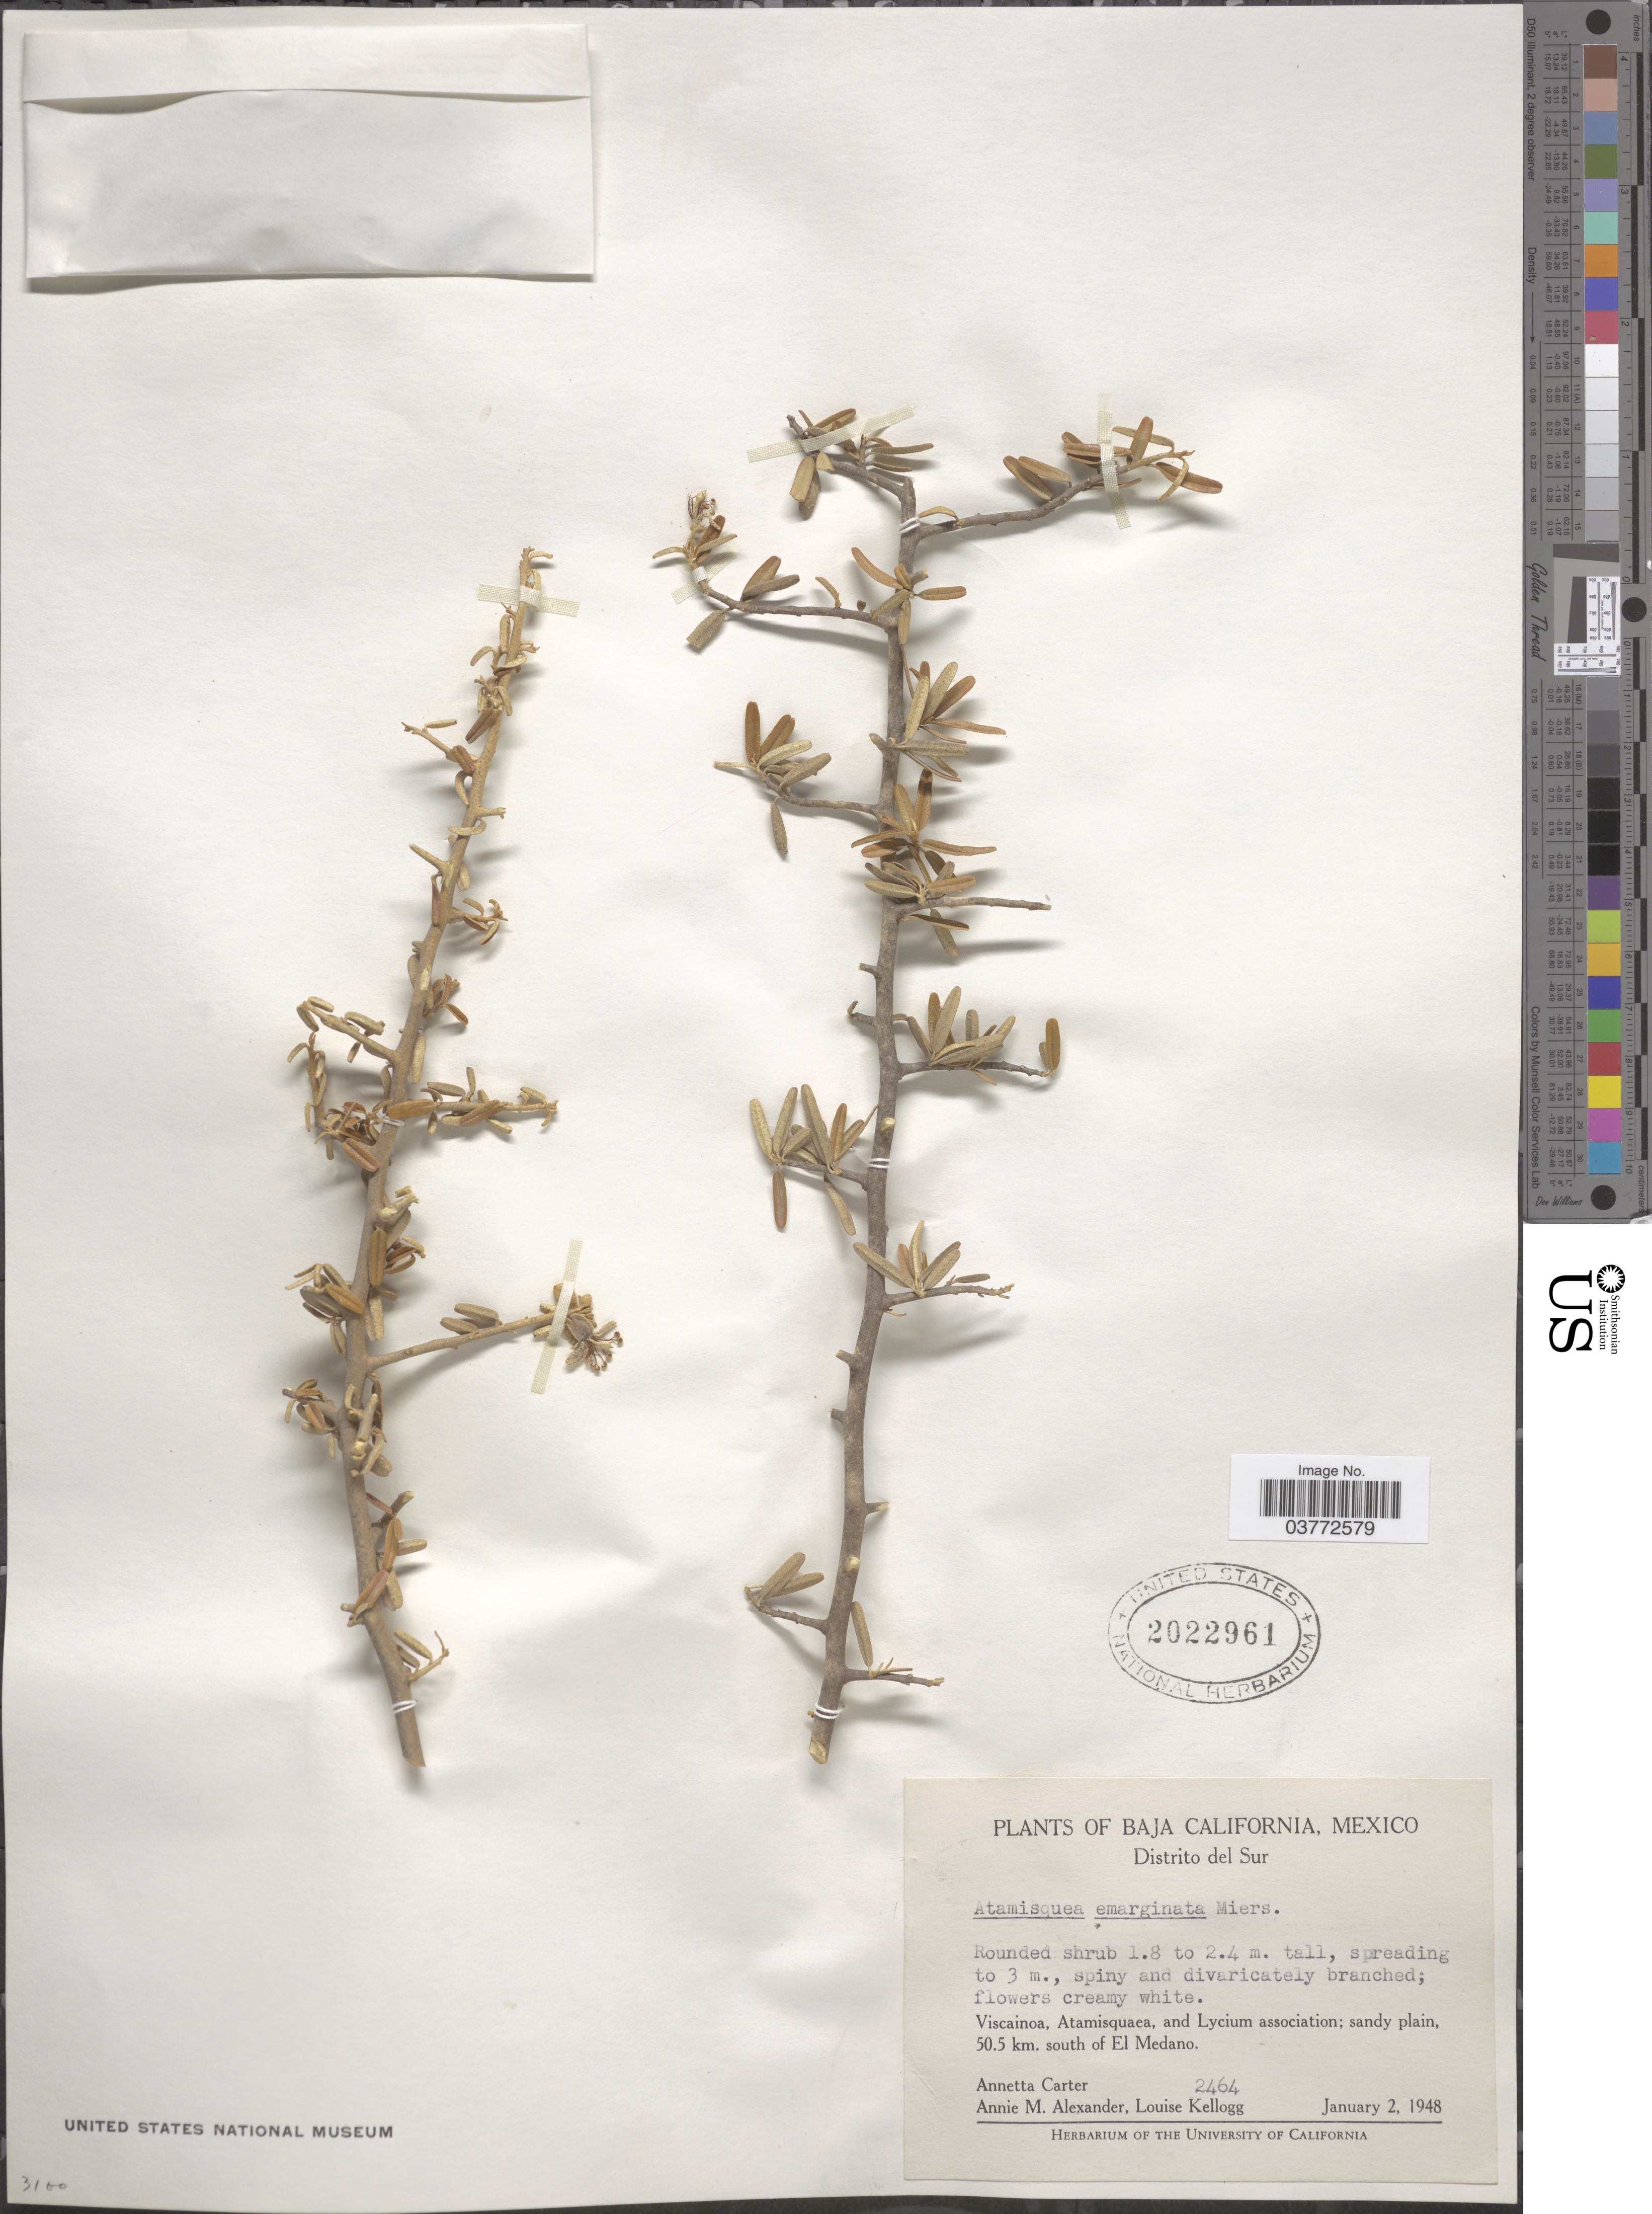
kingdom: Plantae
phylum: Tracheophyta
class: Magnoliopsida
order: Brassicales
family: Capparaceae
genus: Atamisquea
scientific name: Atamisquea emarginata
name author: Miers ex Hook. & Arn.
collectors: A. Carter, A. M. Alexander & L. Kellogg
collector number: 2464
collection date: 1948-02-02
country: Mexico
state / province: Baja California Sur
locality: Distrito del Sur. Sandy plain, 50.5 km. south of El Medano.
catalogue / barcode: US 2022961